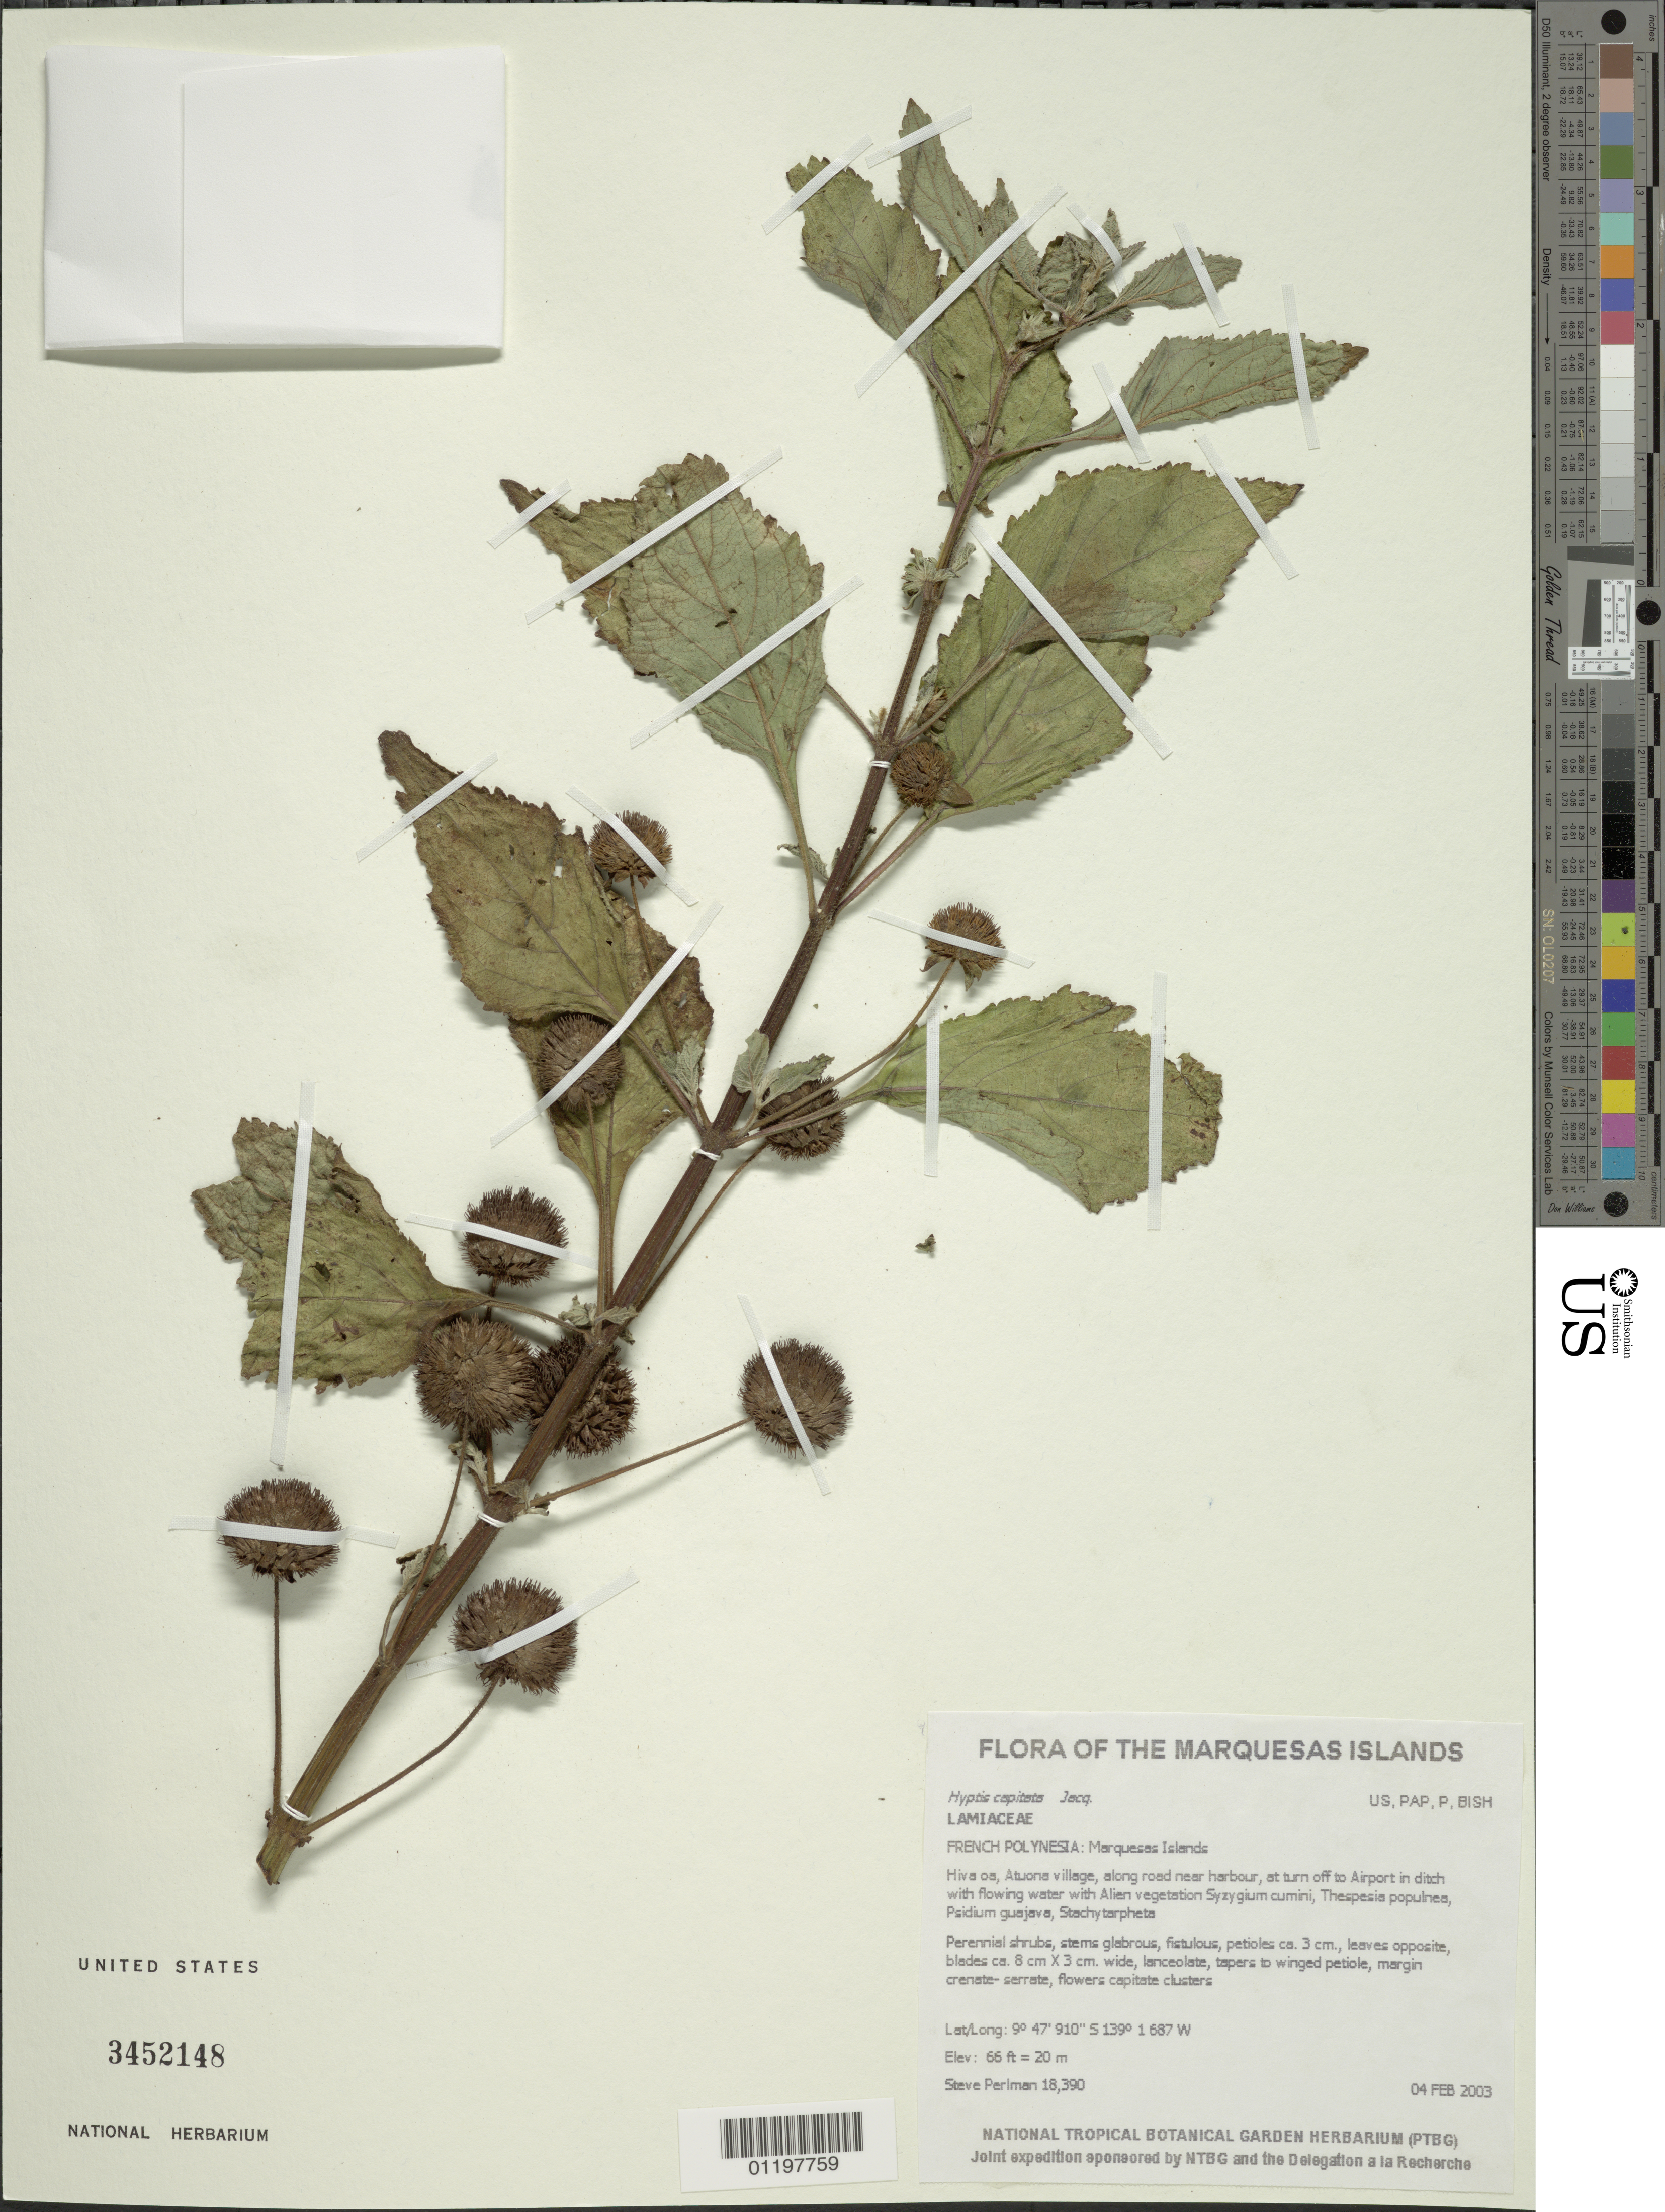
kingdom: Plantae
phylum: Tracheophyta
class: Magnoliopsida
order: Lamiales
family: Lamiaceae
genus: Hyptis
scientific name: Hyptis capitata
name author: Jacq.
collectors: S. P. Perlman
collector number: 18390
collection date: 2003-02-04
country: French Polynesia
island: Hiva Oa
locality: Atuona village, along road near harbour, at turn off to Airport in ditch with flowing water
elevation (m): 20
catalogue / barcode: US 3452148